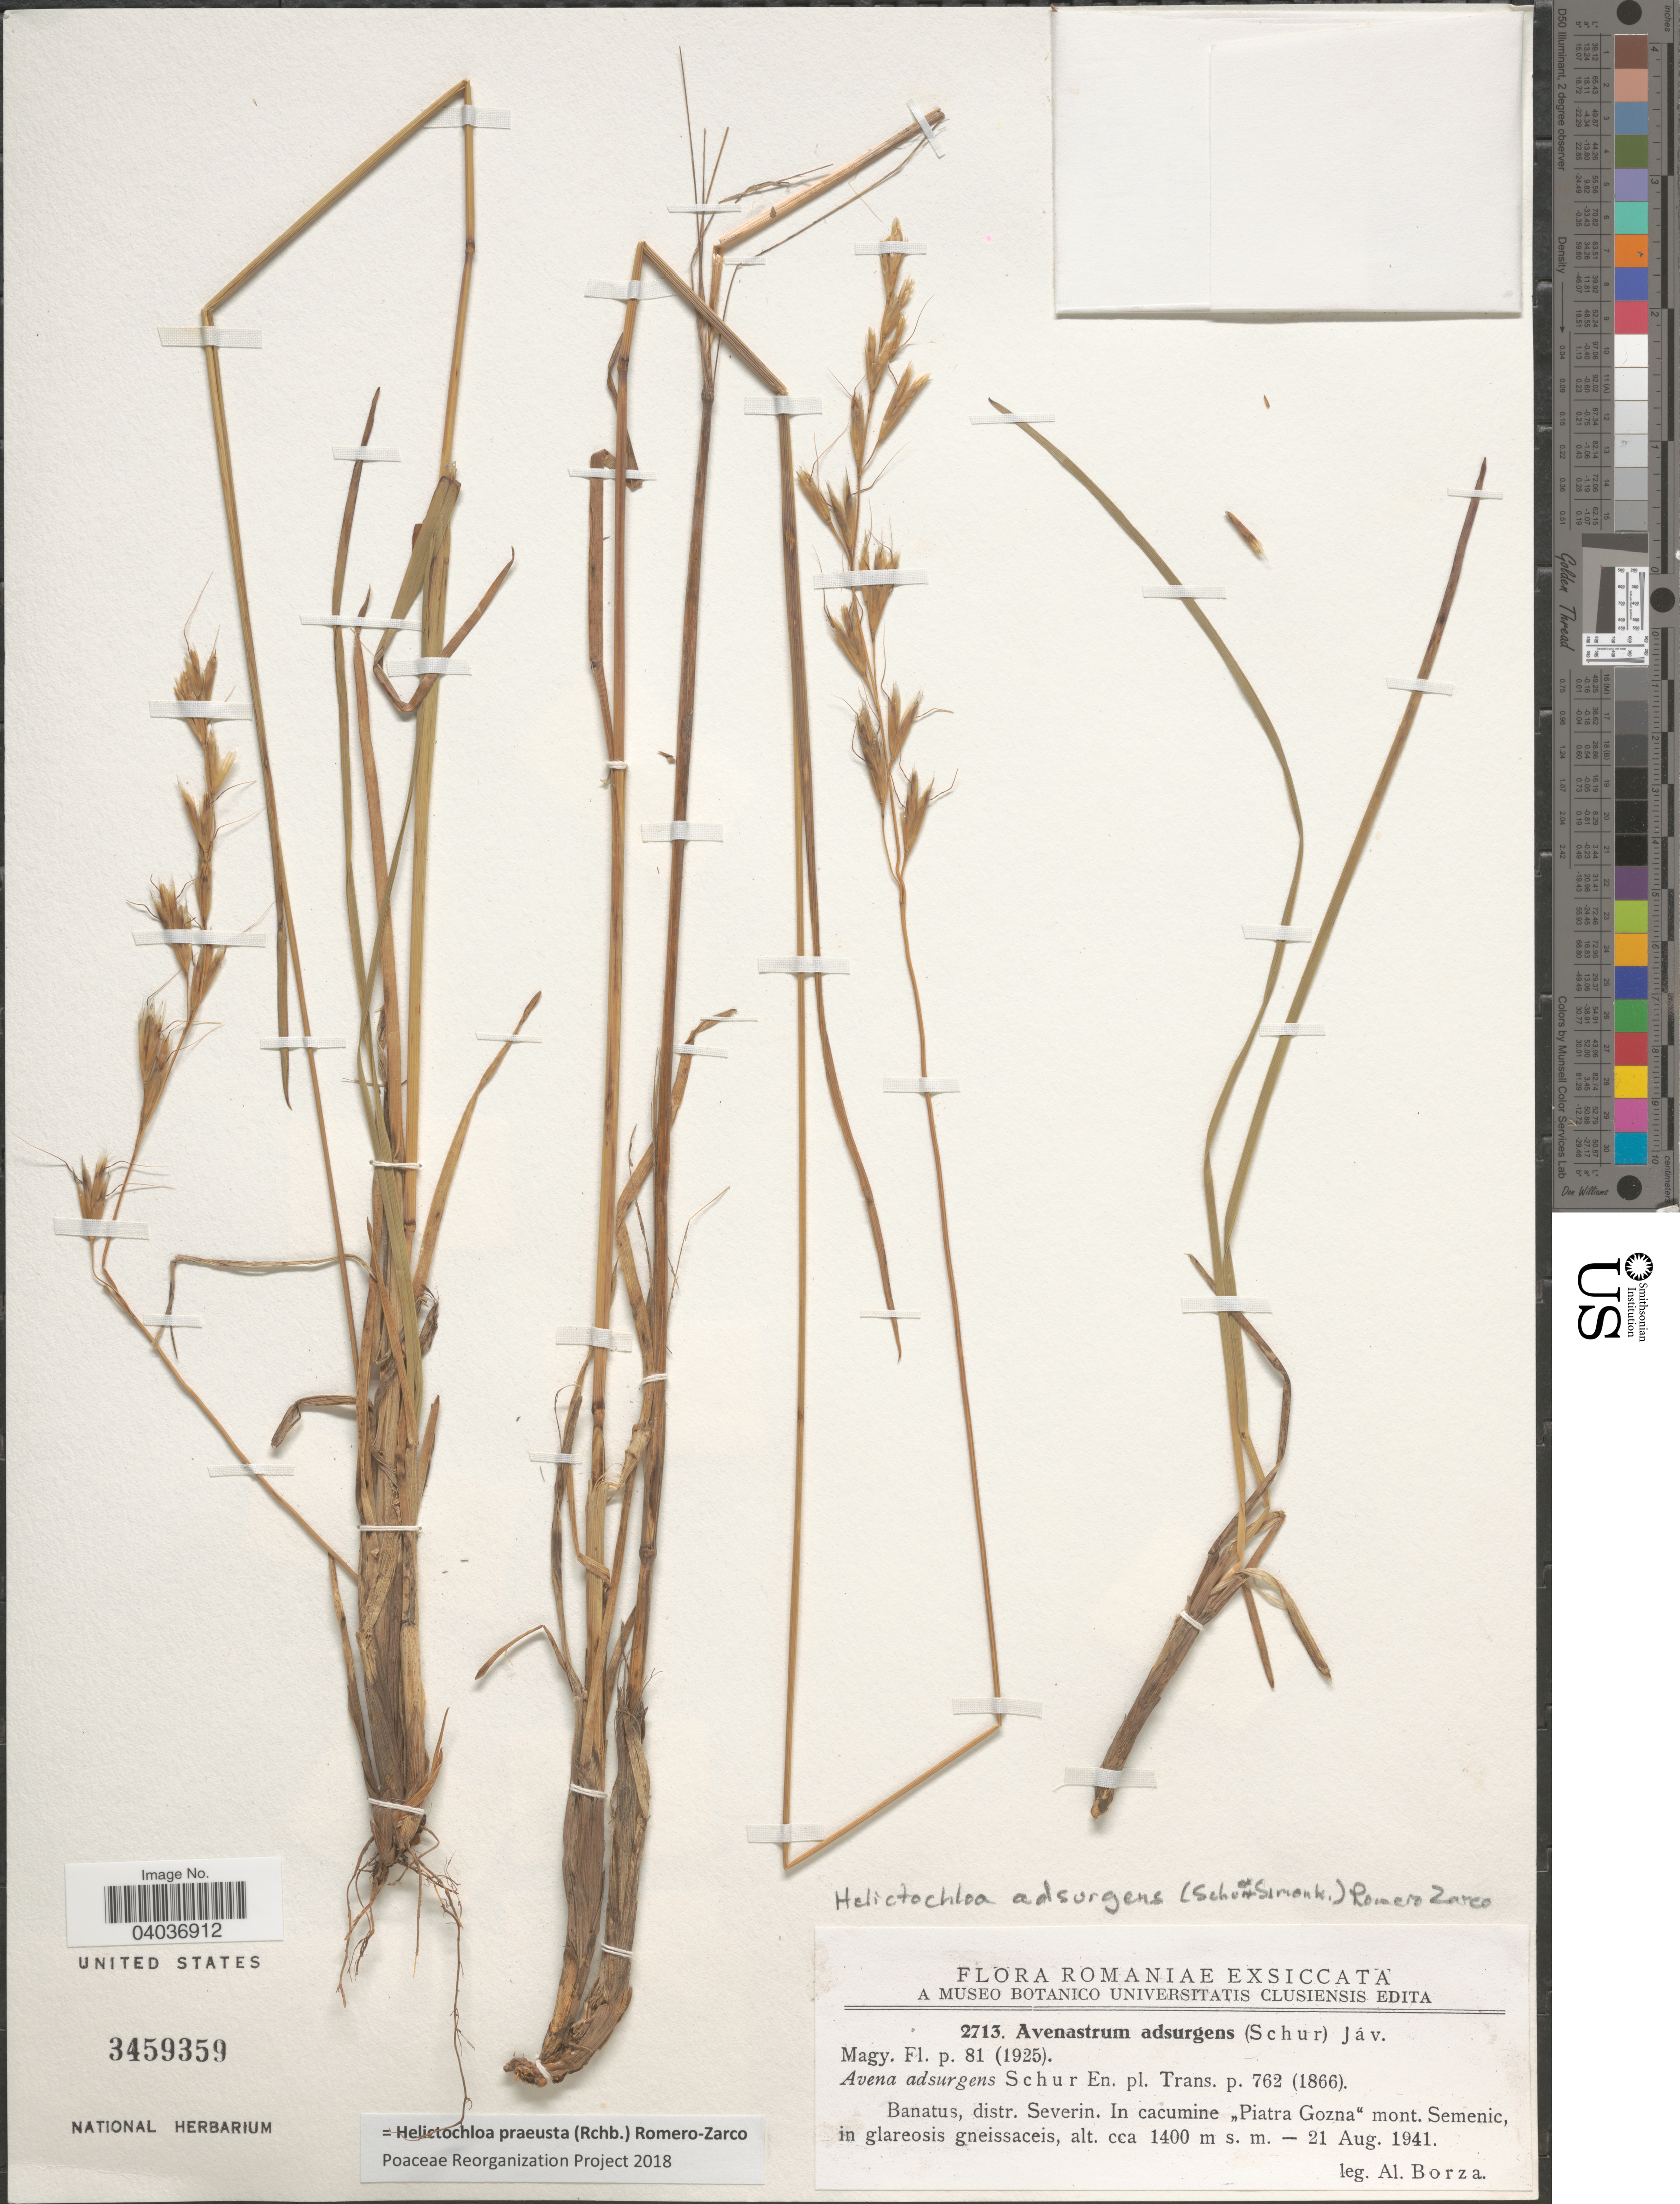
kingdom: Plantae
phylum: Tracheophyta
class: Liliopsida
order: Poales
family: Poaceae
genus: Helictochloa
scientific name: Helictochloa praeusta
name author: (Rchb.) Romero-Zarco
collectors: A. Borza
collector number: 2713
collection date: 1941-08-21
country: Romania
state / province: Caras-Severin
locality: Romaniae. Banatus, distr. Severin. In cacumine "Piatra Gozna" mont. Semenic, in glareosis gneissaceis.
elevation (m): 1400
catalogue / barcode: US 3459359